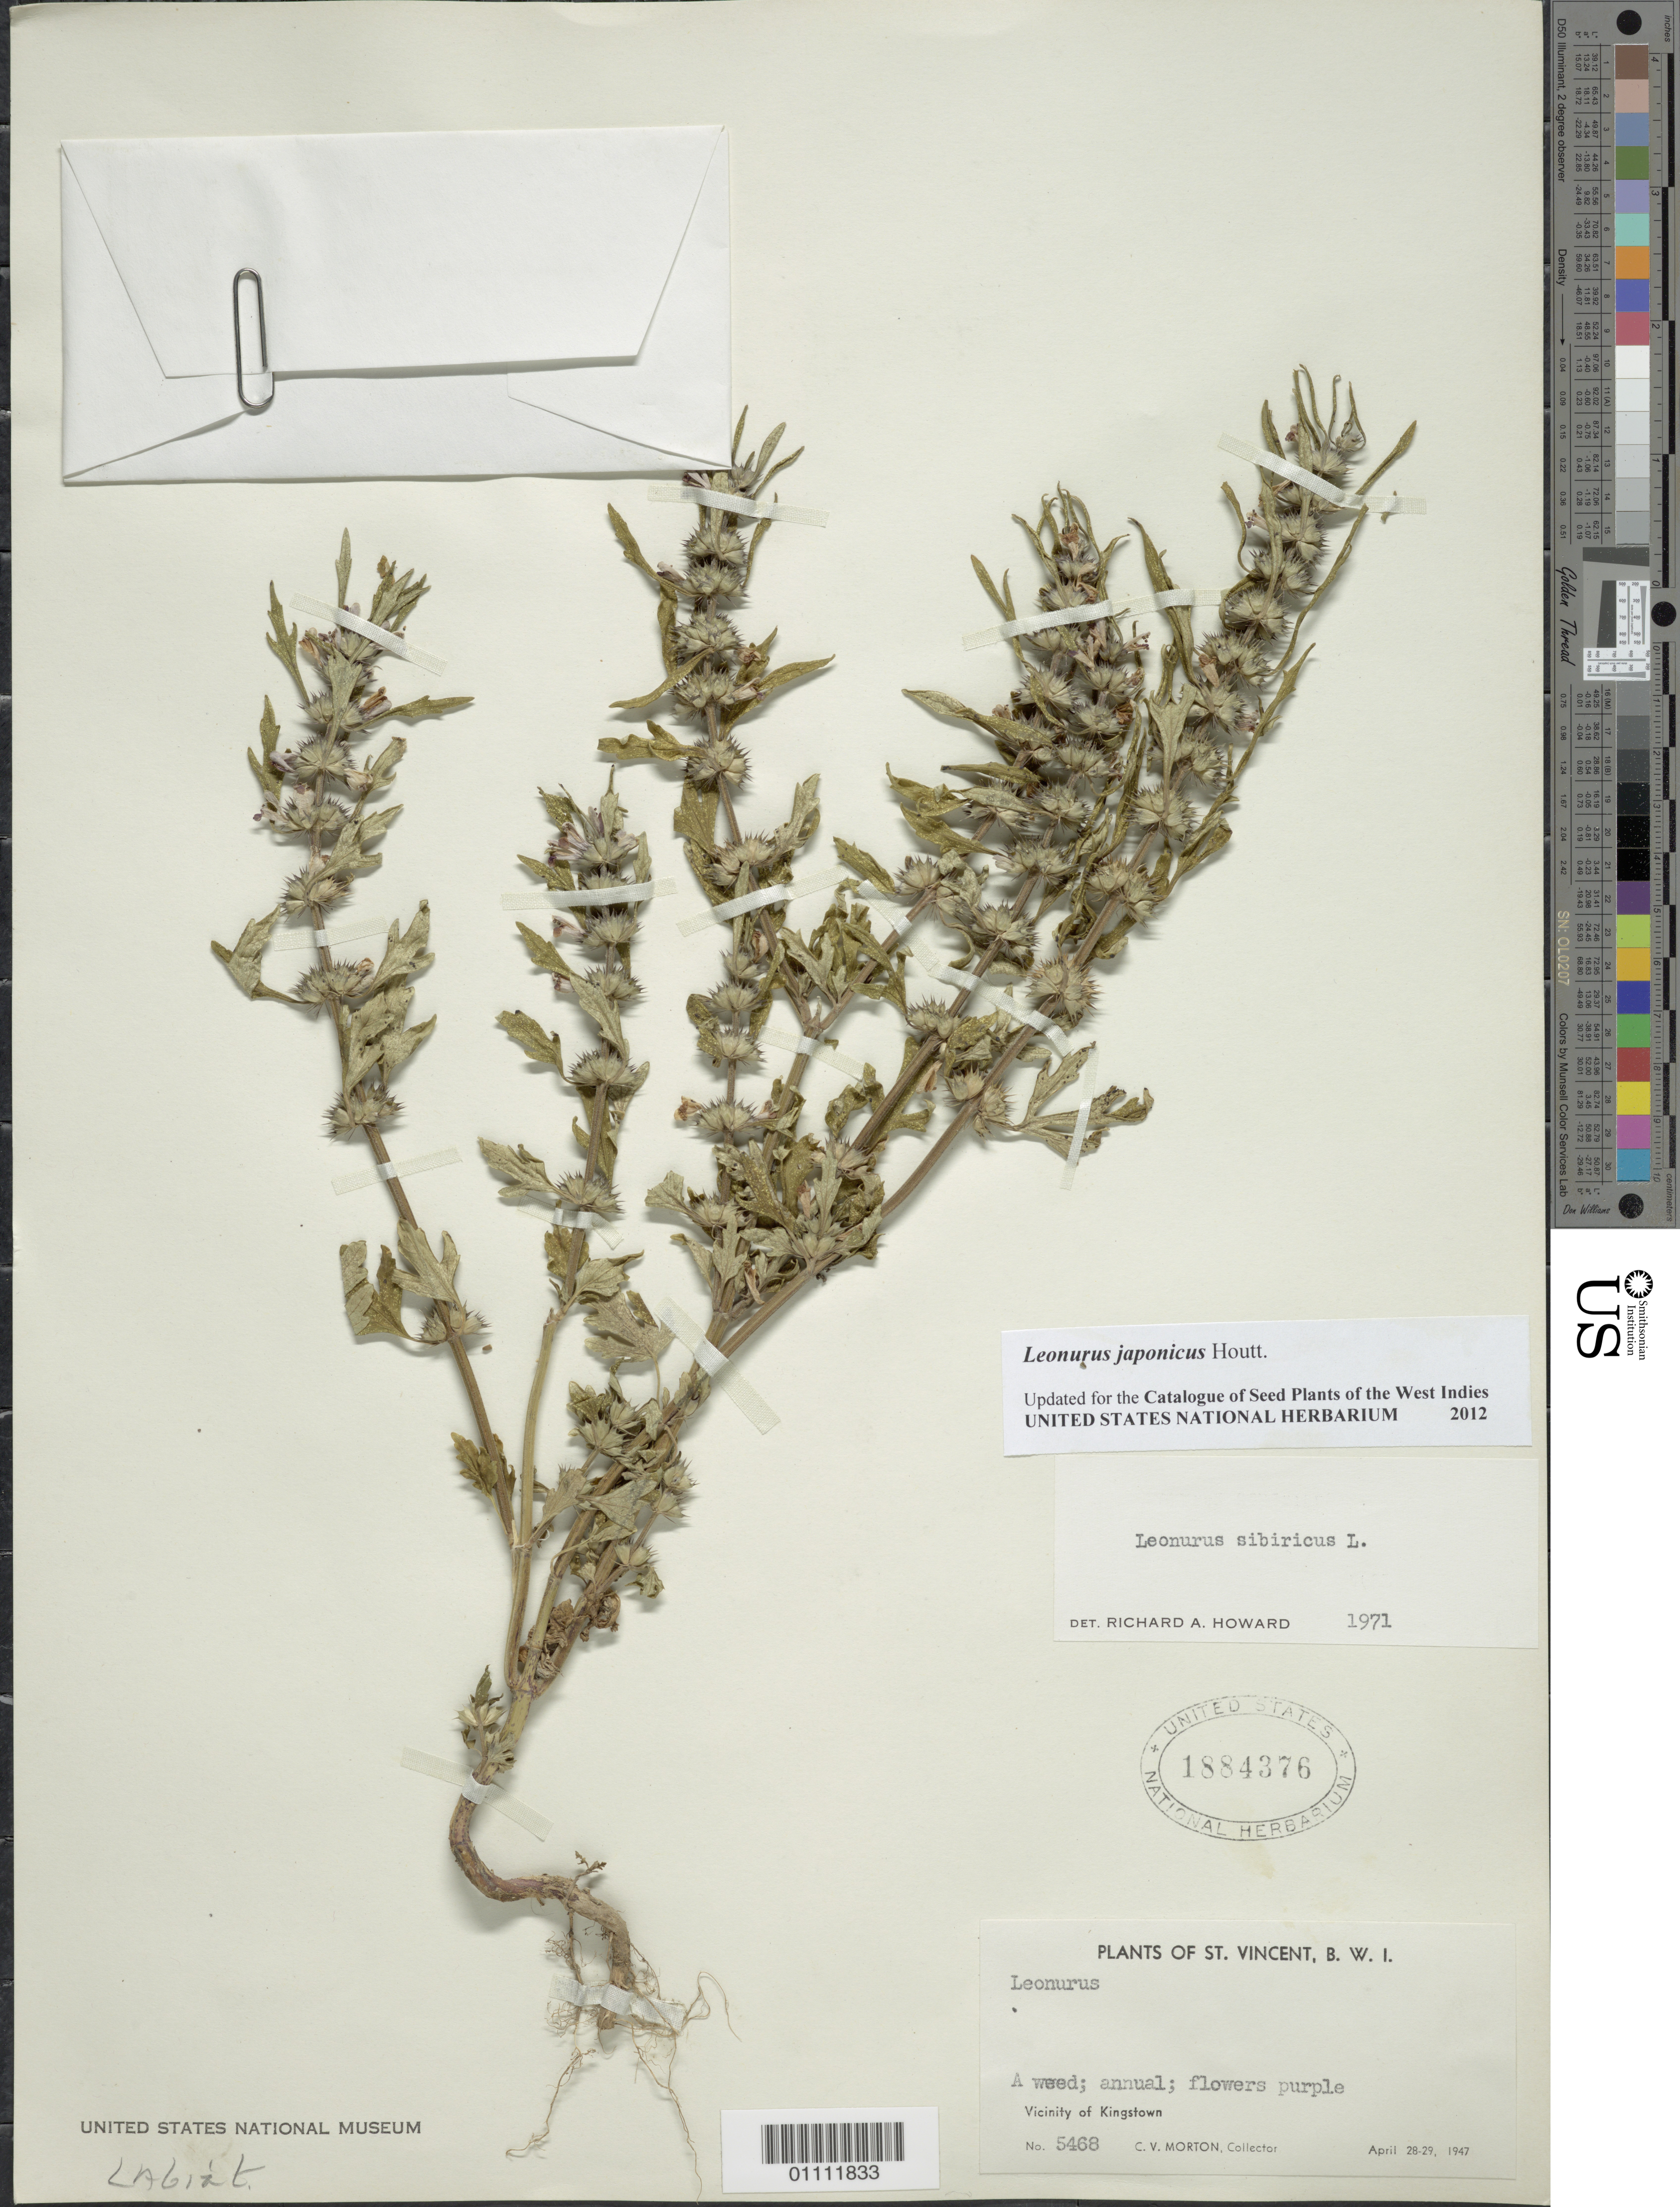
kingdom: Plantae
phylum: Tracheophyta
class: Magnoliopsida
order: Lamiales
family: Lamiaceae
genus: Leonurus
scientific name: Leonurus japonicus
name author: Houtt.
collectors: C. V. Morton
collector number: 5468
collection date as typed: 28 Apr 1947 to 29 Apr 1947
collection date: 1947-04-28/1947-04-29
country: St. Vincent - Grenadines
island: St. Vincent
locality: Kingstown vicinity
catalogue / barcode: US 1884376